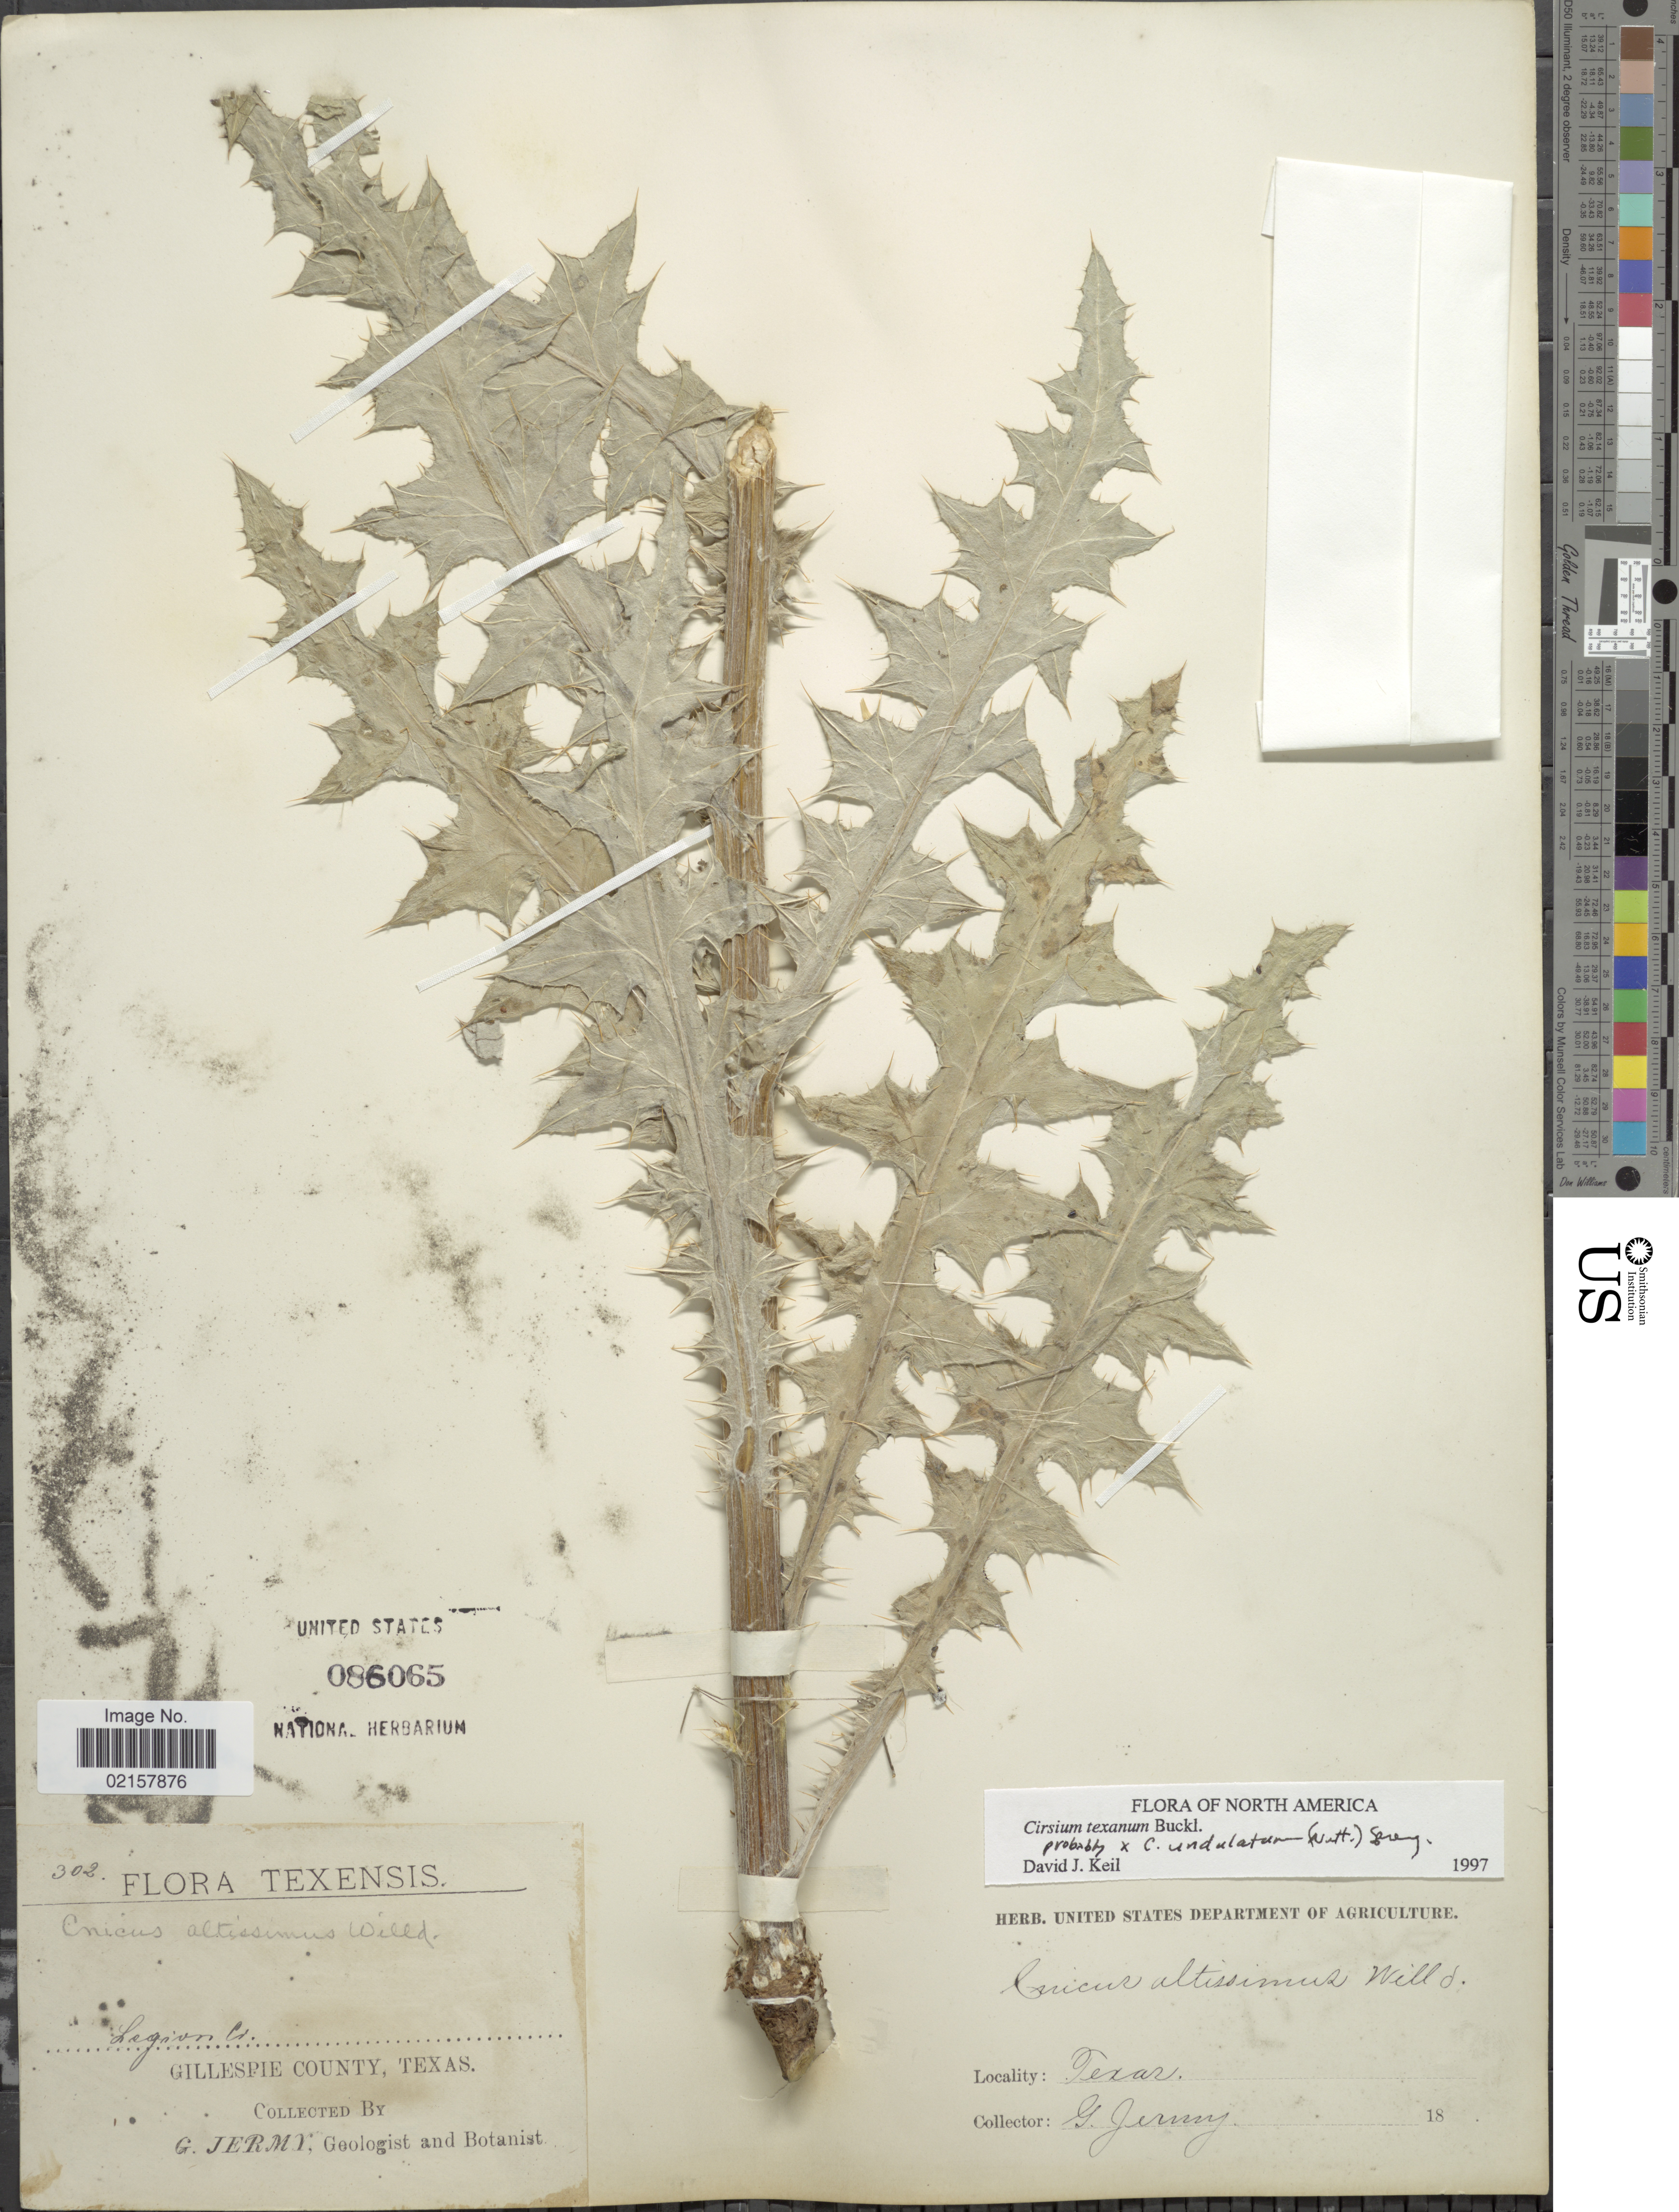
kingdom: Plantae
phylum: Tracheophyta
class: Magnoliopsida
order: Asterales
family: Asteraceae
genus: Cirsium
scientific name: Cirsium texanum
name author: Buckley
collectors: G. Jermy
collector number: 302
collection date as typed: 18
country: United States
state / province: Texas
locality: Gillespie County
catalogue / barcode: US 86065